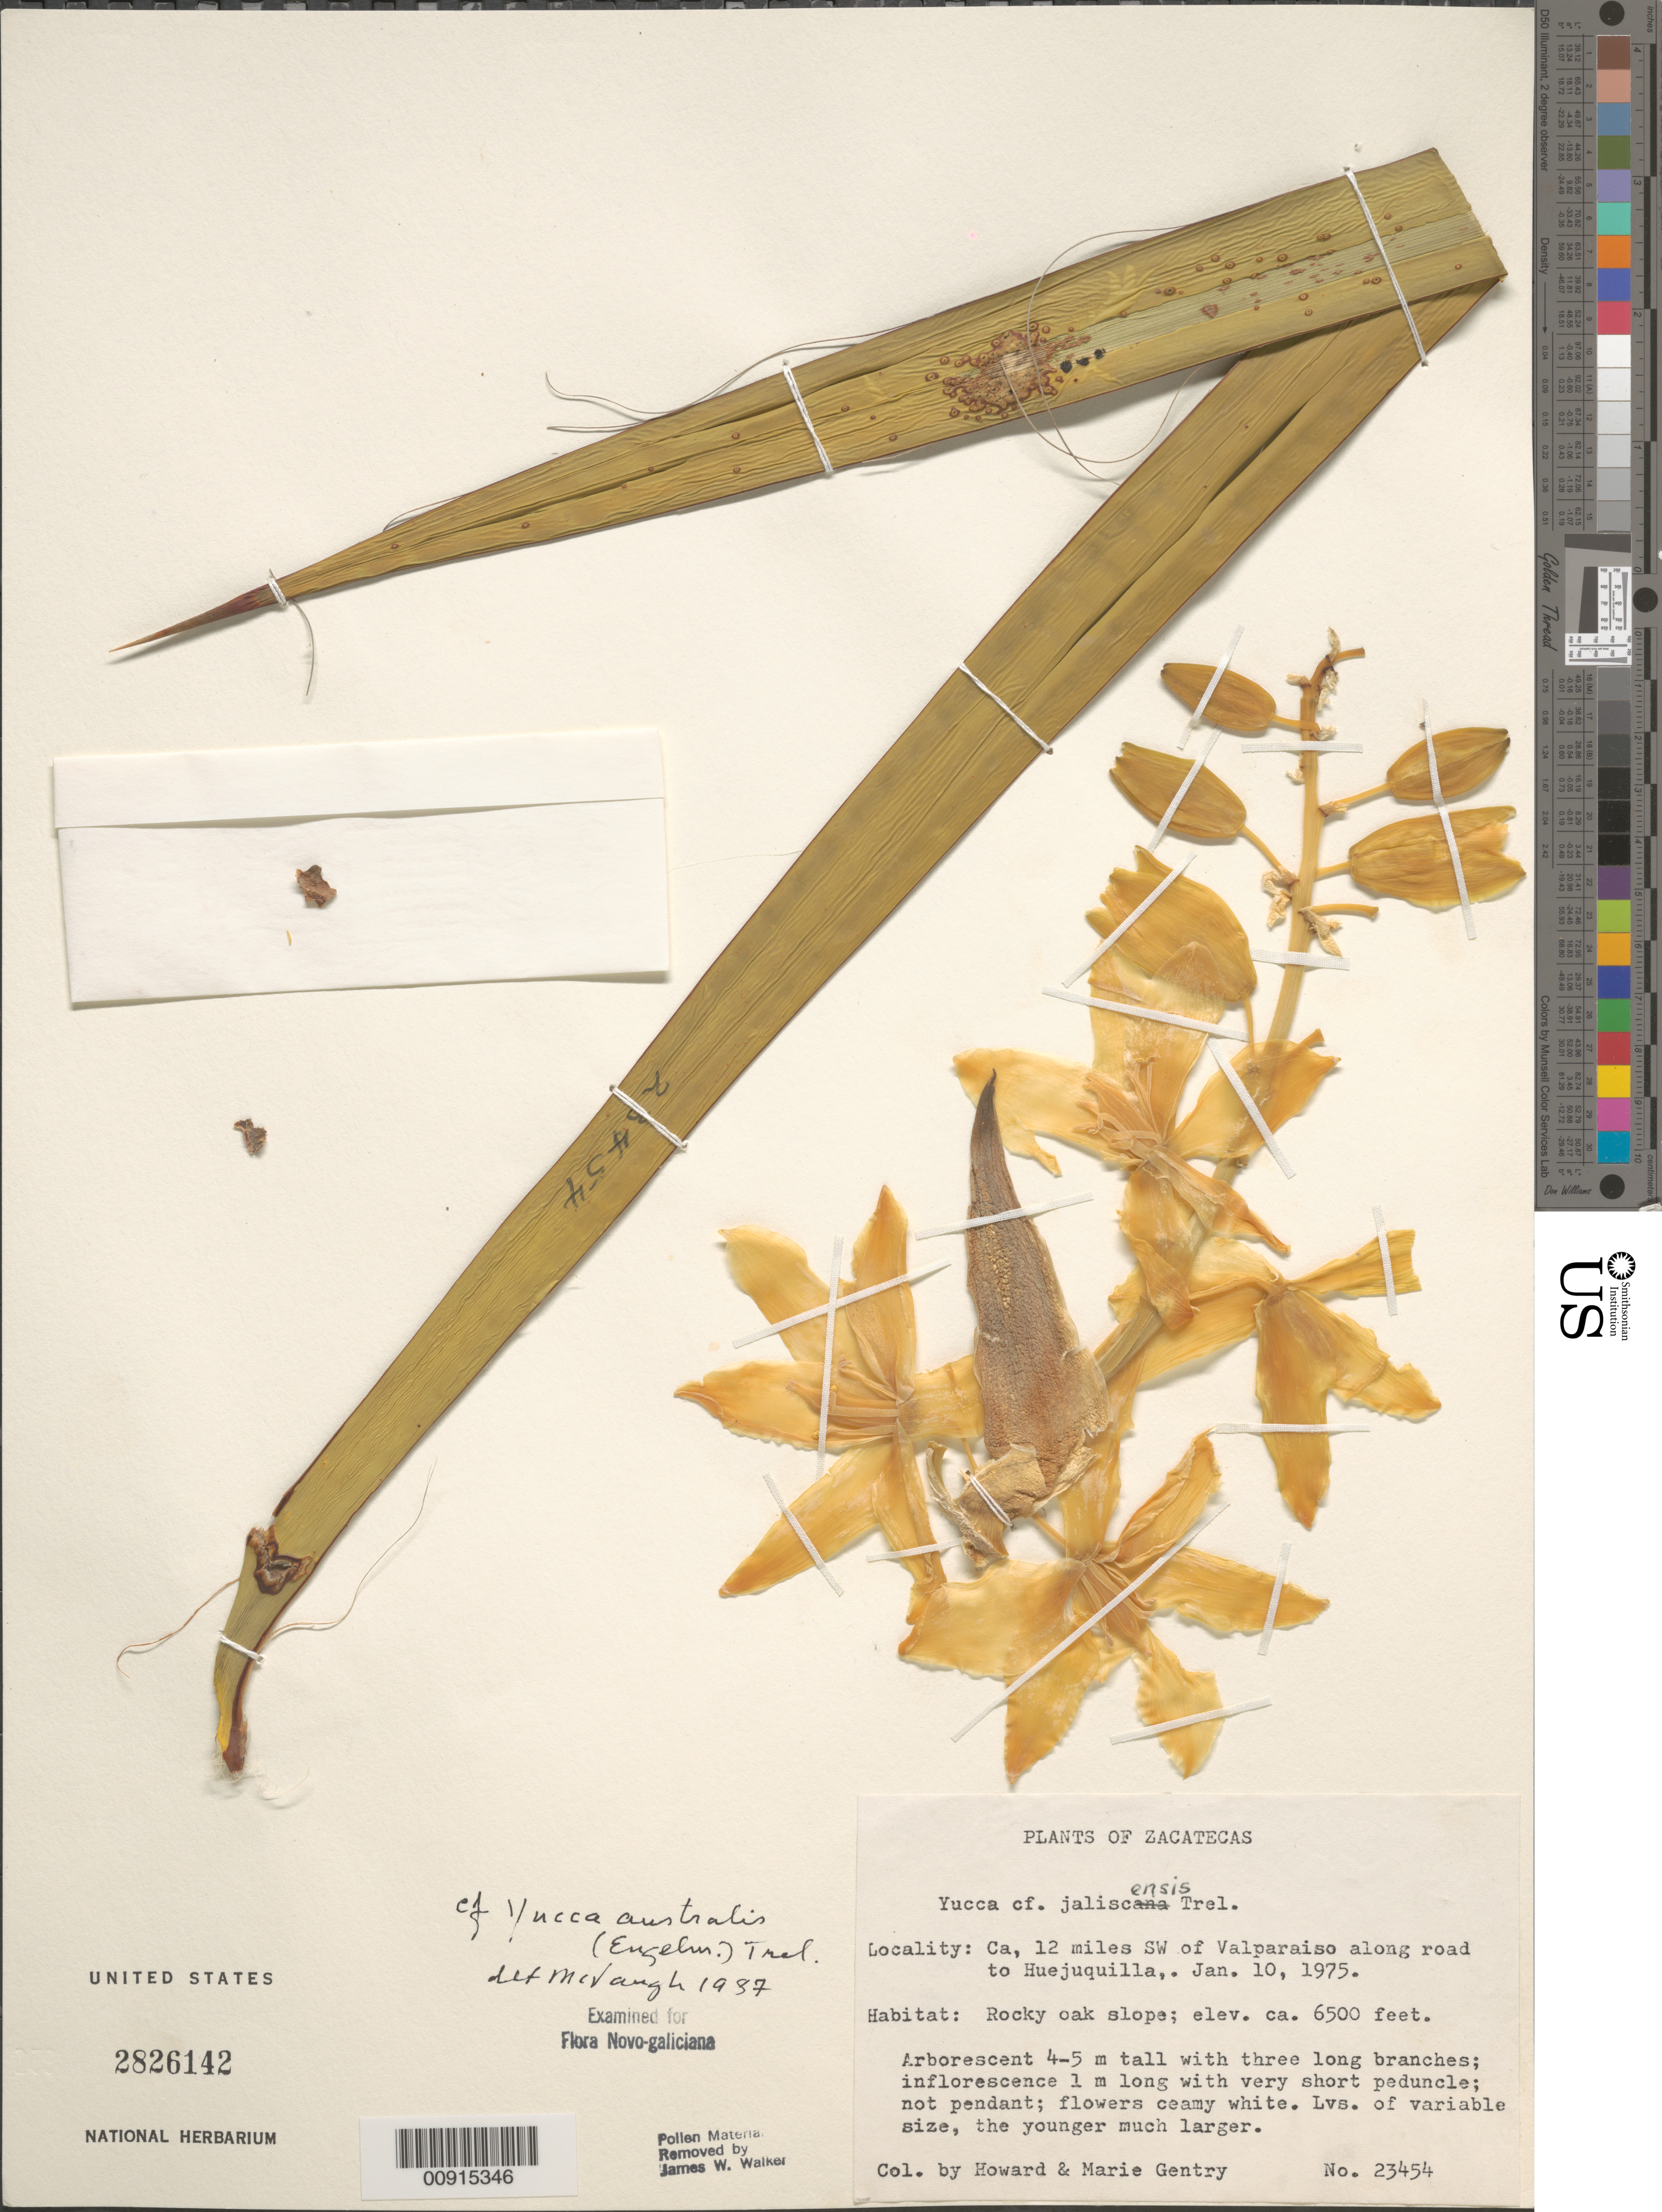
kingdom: Plantae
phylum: Tracheophyta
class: Liliopsida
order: Asparagales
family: Asparagaceae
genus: Yucca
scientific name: Yucca australis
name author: (Engelm.) Trel.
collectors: H. S. Gentry & M. Gentry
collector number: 23454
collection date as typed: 10 Jan 1975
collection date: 1975-01-10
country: Mexico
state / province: Zacatecas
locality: Zacatecas:Ca. 12 miles SW of Valparaiso along road to Huejuquilla.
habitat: Rocky oak slope.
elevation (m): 1981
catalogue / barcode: US 2826142